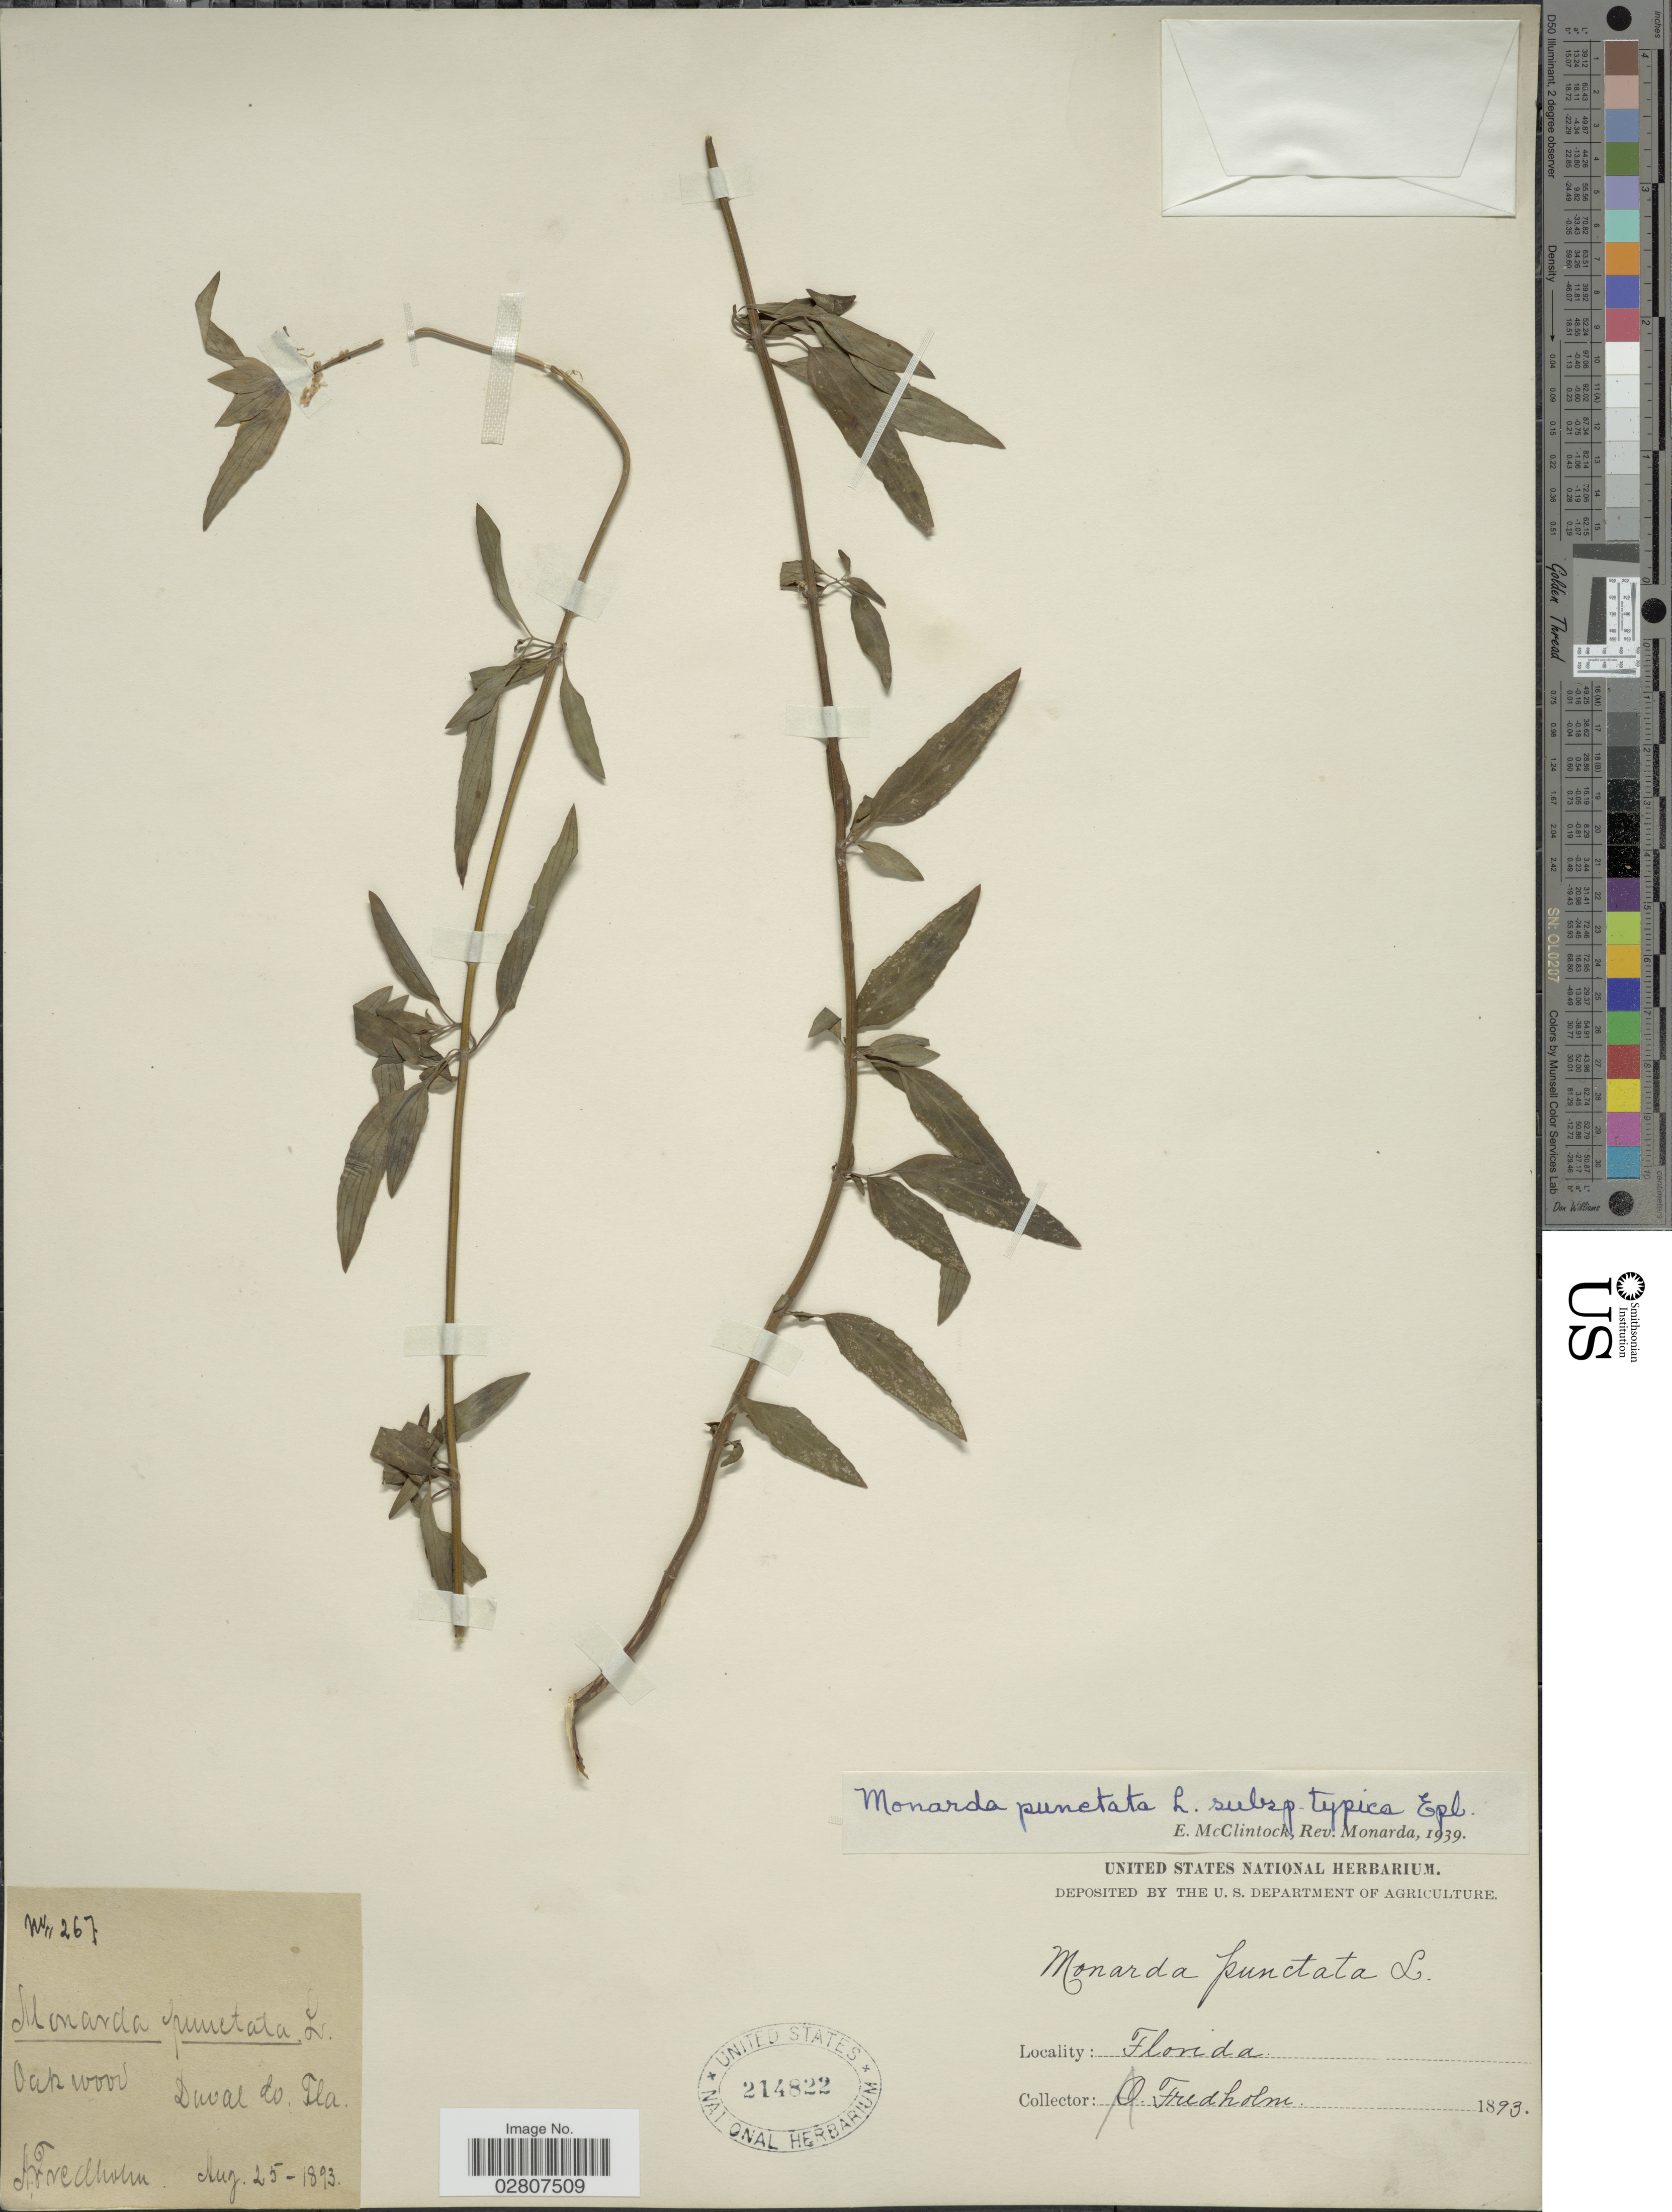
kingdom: Plantae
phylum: Tracheophyta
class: Magnoliopsida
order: Lamiales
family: Lamiaceae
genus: Monarda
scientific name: Monarda punctata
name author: L.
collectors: A. Fredholm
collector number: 267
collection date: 1893-08-25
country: United States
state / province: Florida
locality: Oak wood, Duval Co. Fla.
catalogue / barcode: US 214822